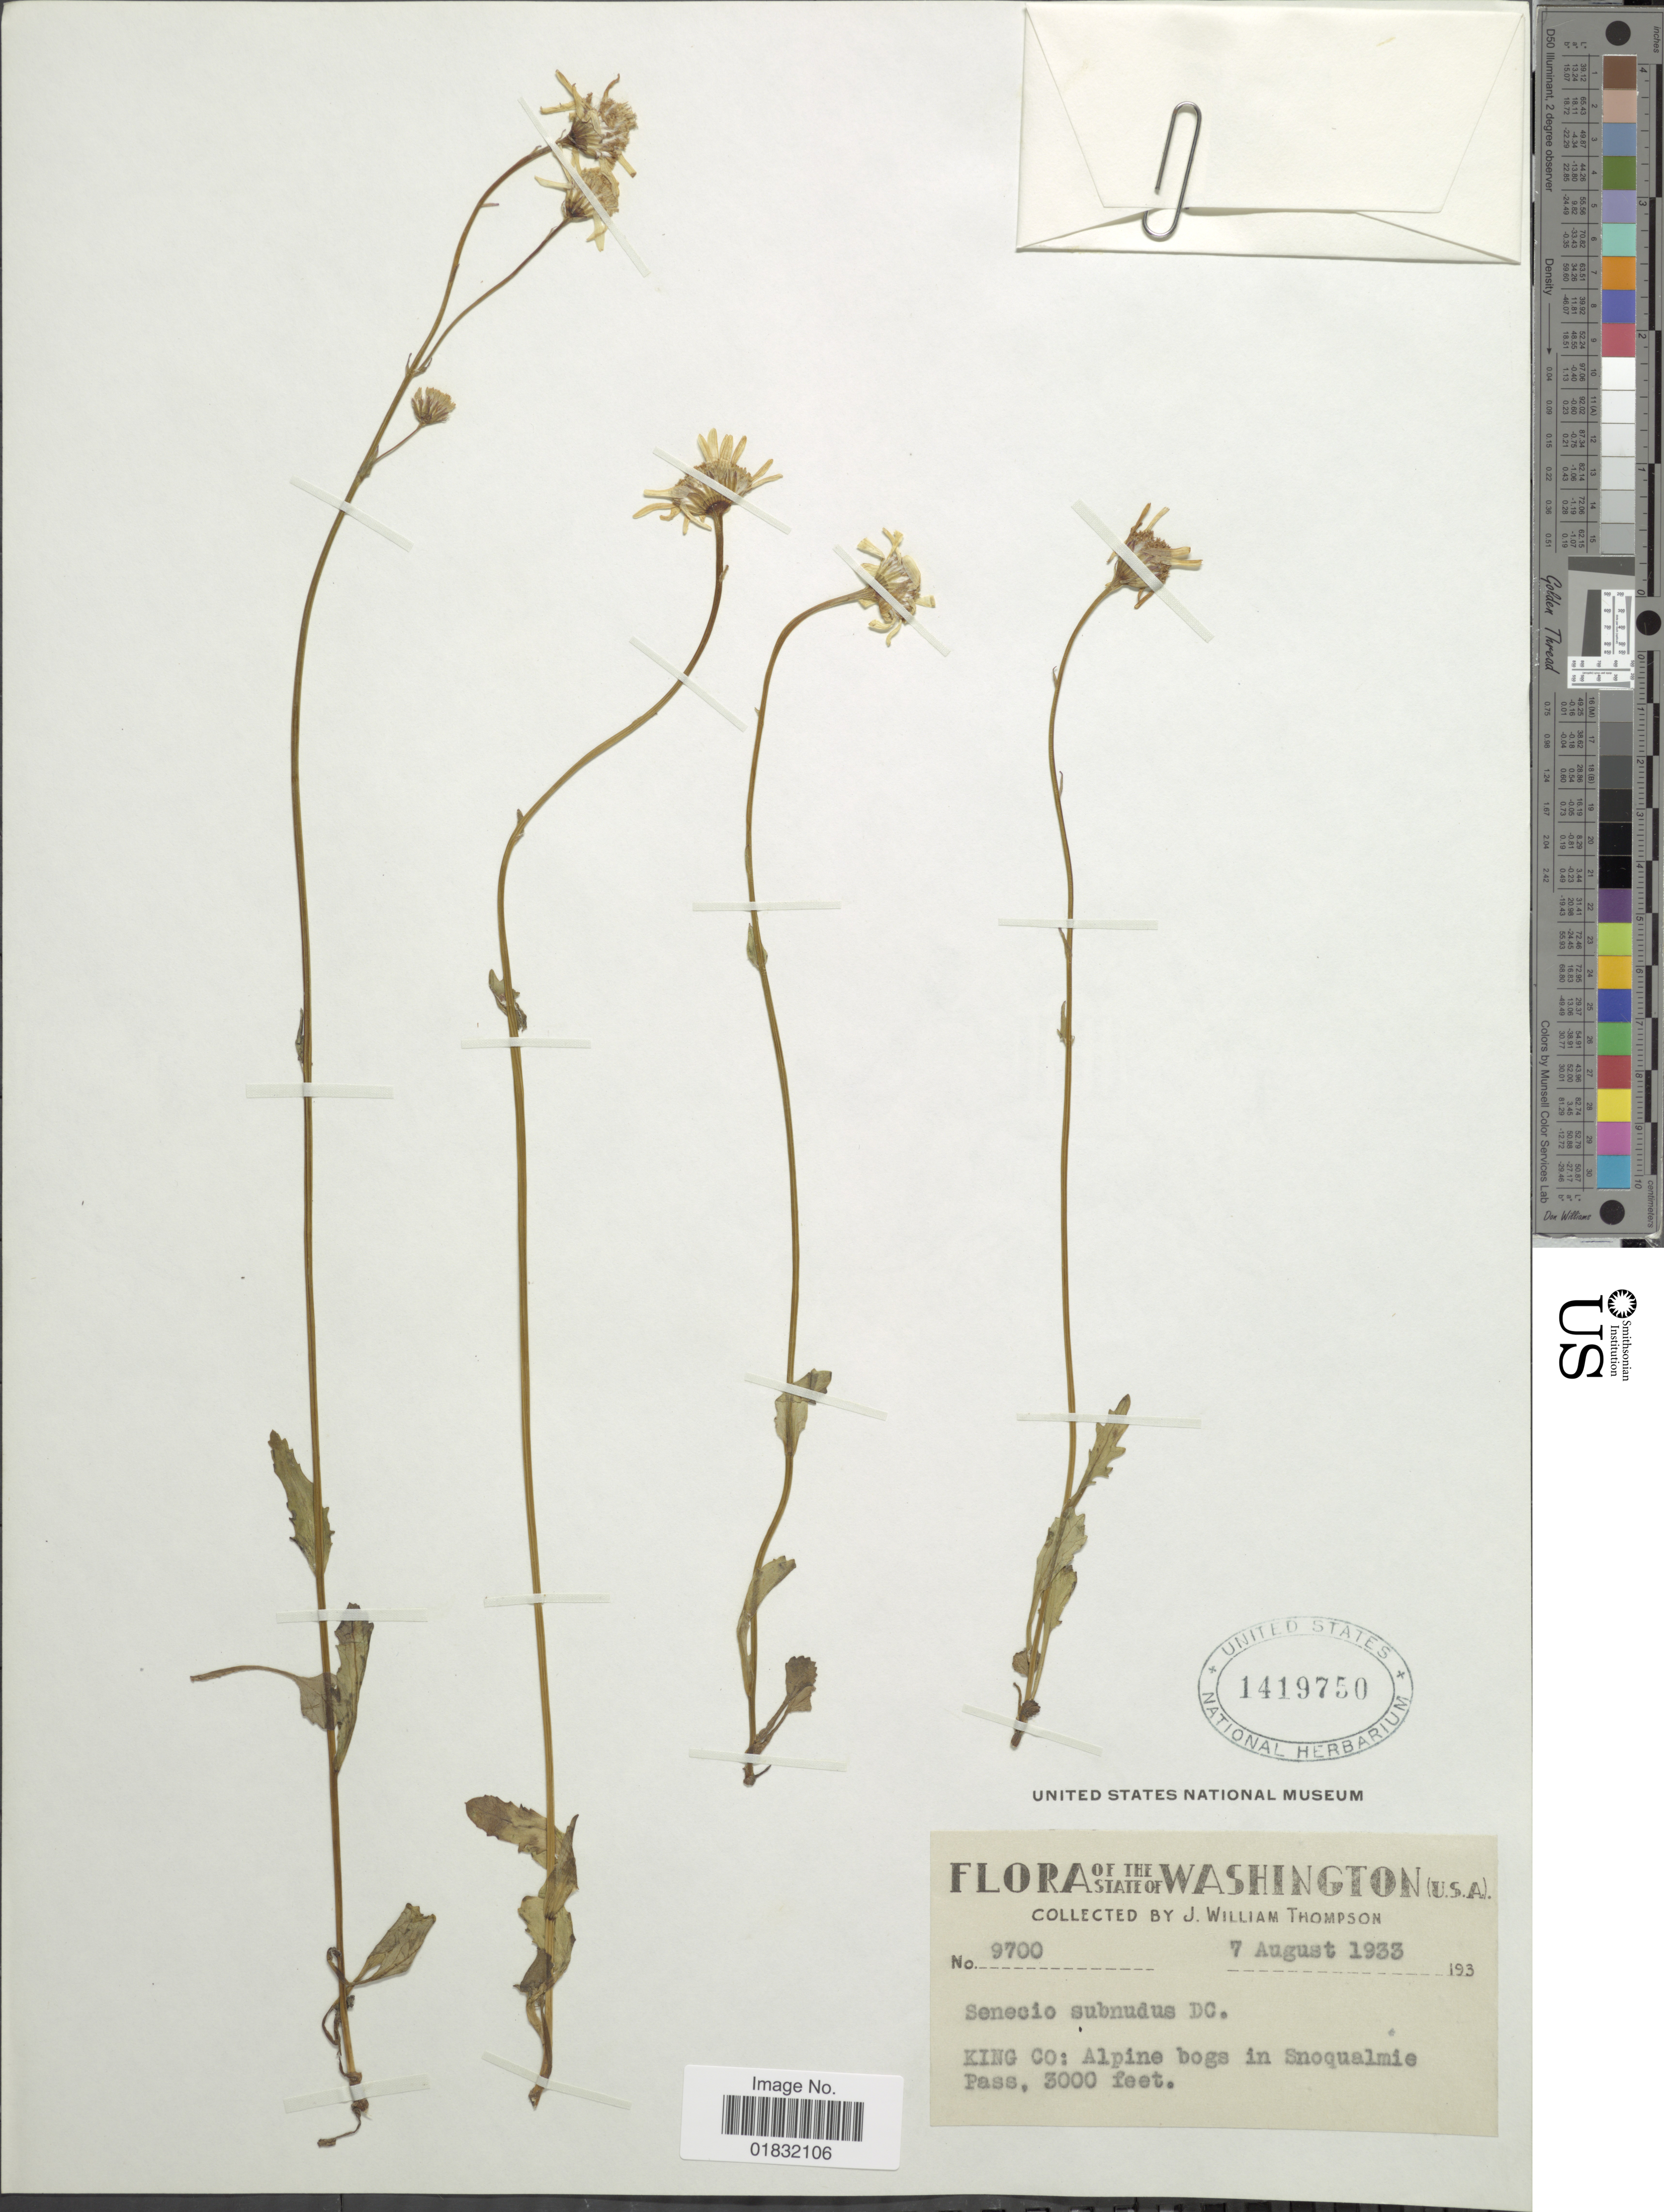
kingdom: Plantae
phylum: Tracheophyta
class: Magnoliopsida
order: Asterales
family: Asteraceae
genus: Packera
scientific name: Packera subnuda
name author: (DC.) Trock & T.M. Barkley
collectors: J. W. Thompson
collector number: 9700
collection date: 1933-08-07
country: United States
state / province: Washington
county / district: King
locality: King Co: Alpine bogs in Snoqualmie Pass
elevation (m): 914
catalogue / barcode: US 1419750